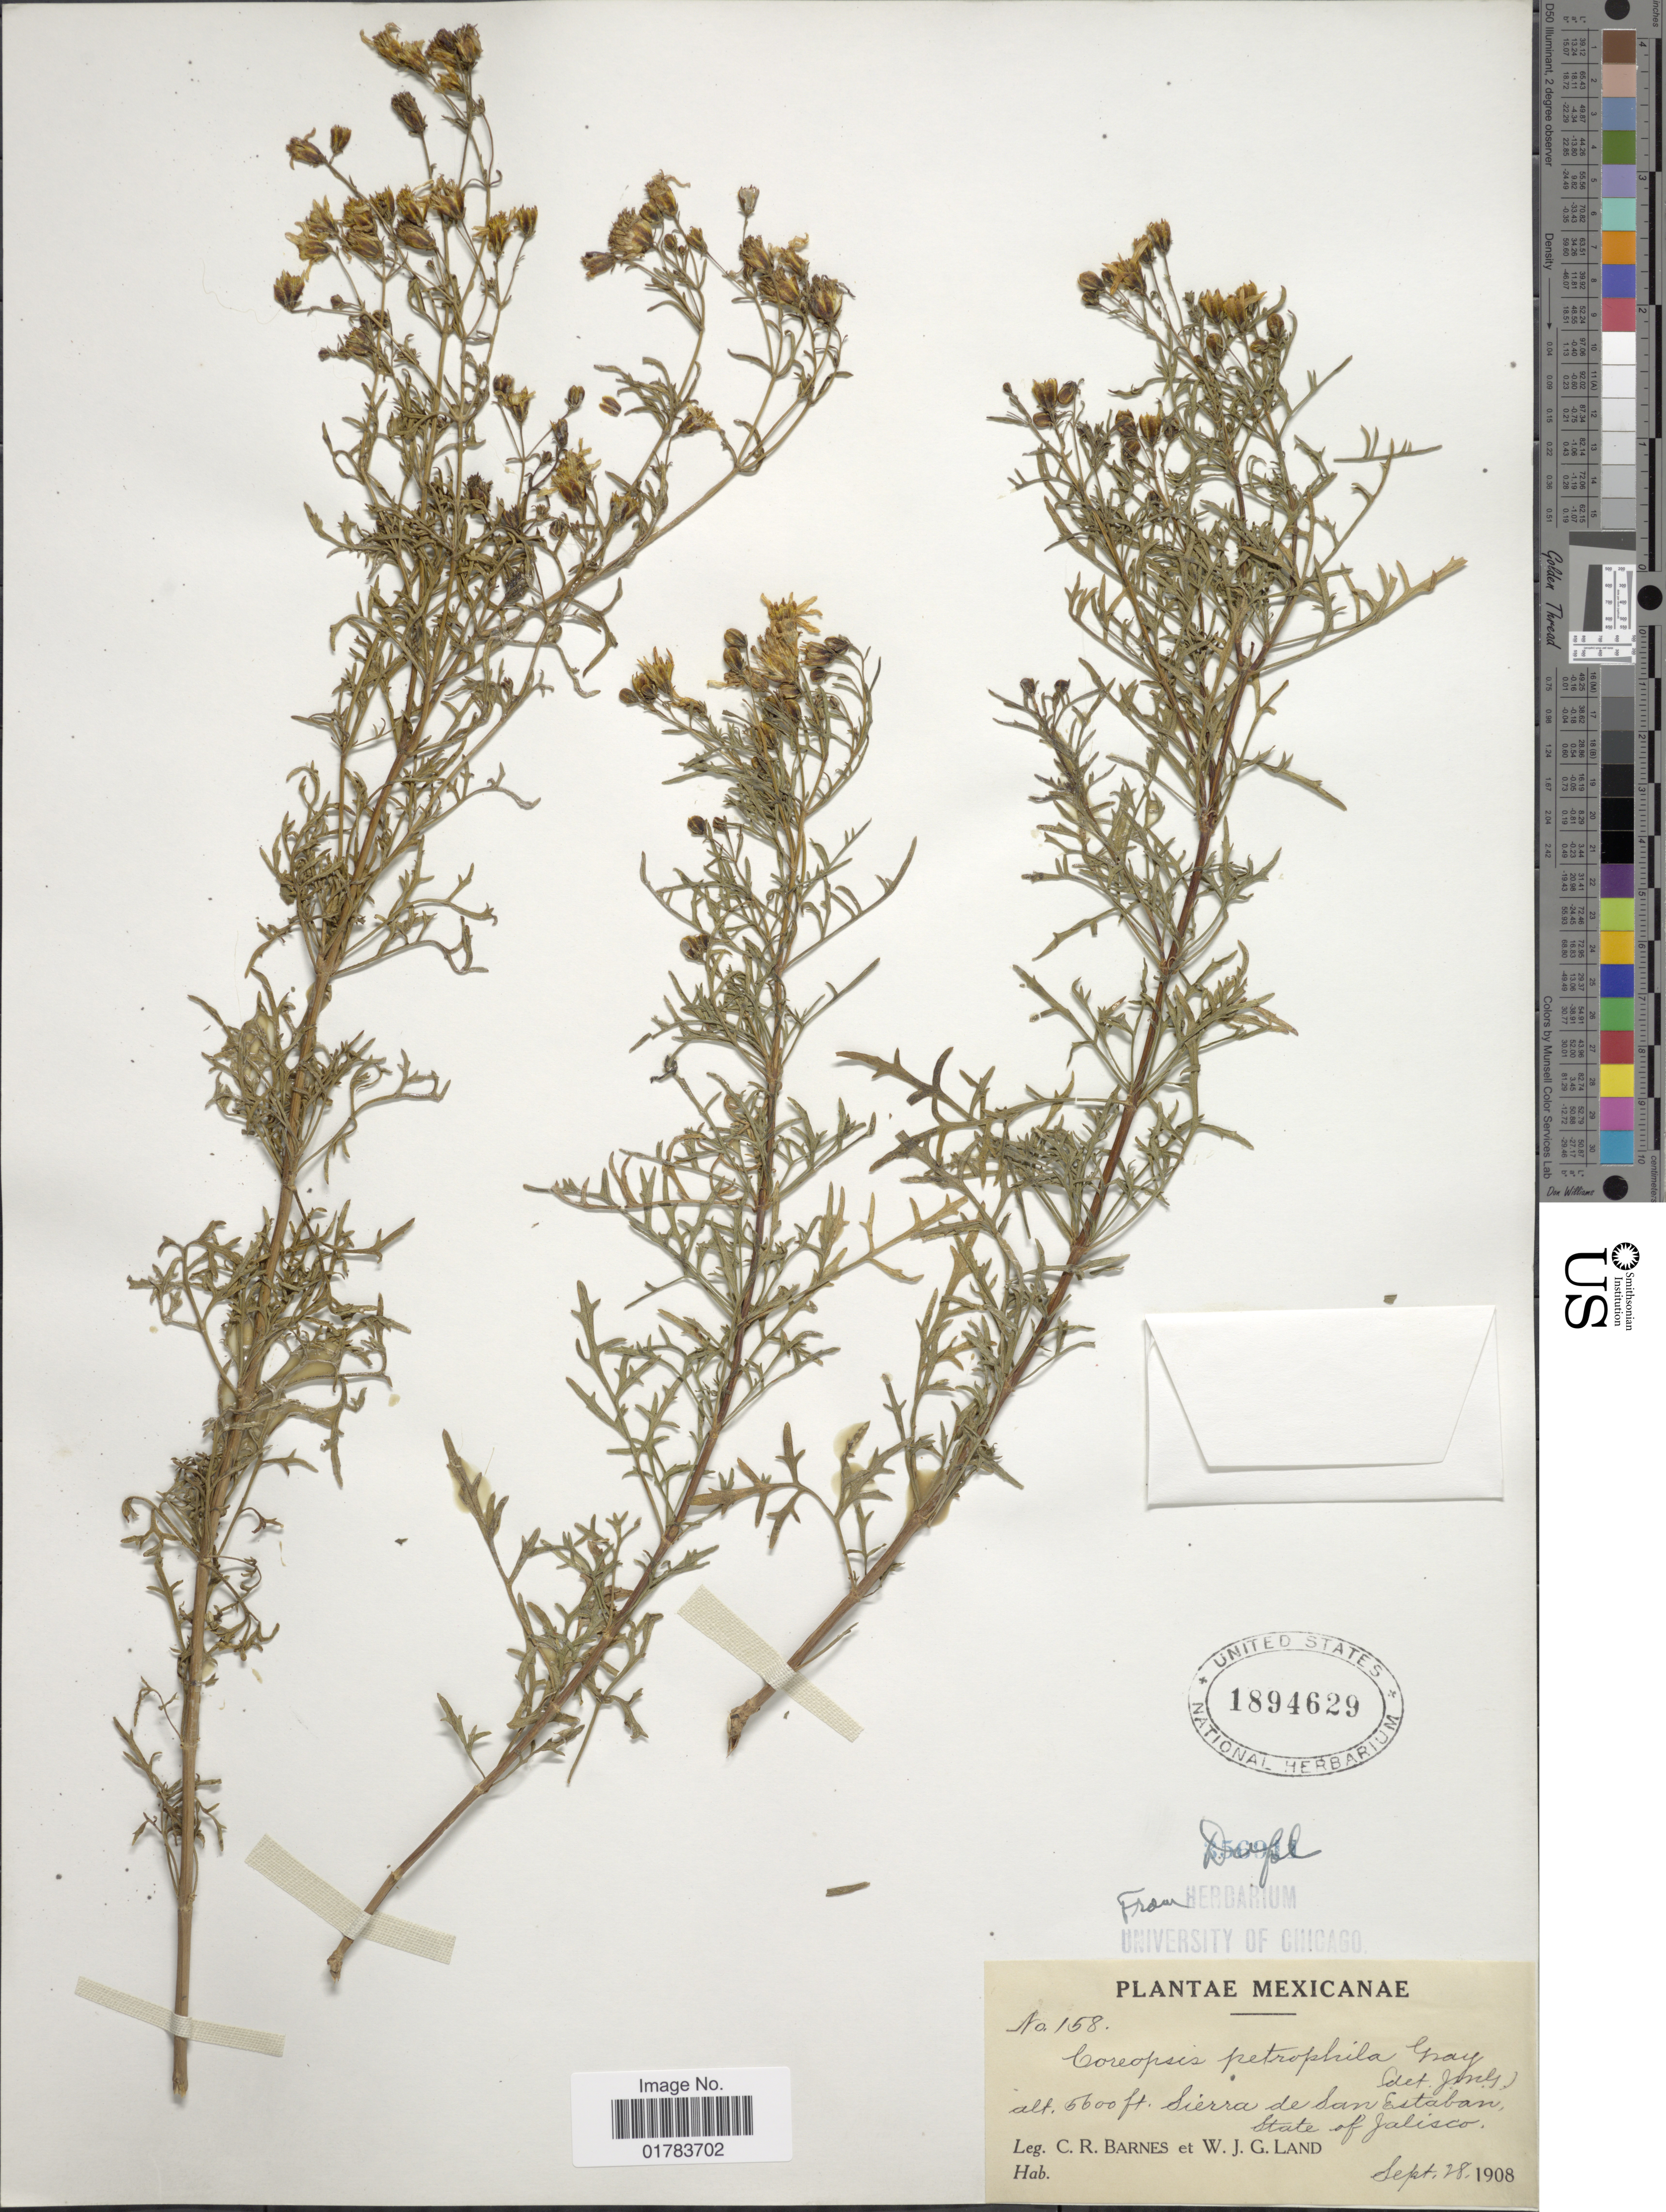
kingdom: Plantae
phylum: Tracheophyta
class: Magnoliopsida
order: Asterales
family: Asteraceae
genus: Coreopsis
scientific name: Coreopsis petrophila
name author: A. Gray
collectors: C. R. Barnes & W. J. G. Land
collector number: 158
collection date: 1908-09-28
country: Mexico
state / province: Jalisco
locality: Sierra de San Esteban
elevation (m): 1707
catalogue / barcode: US 1894629